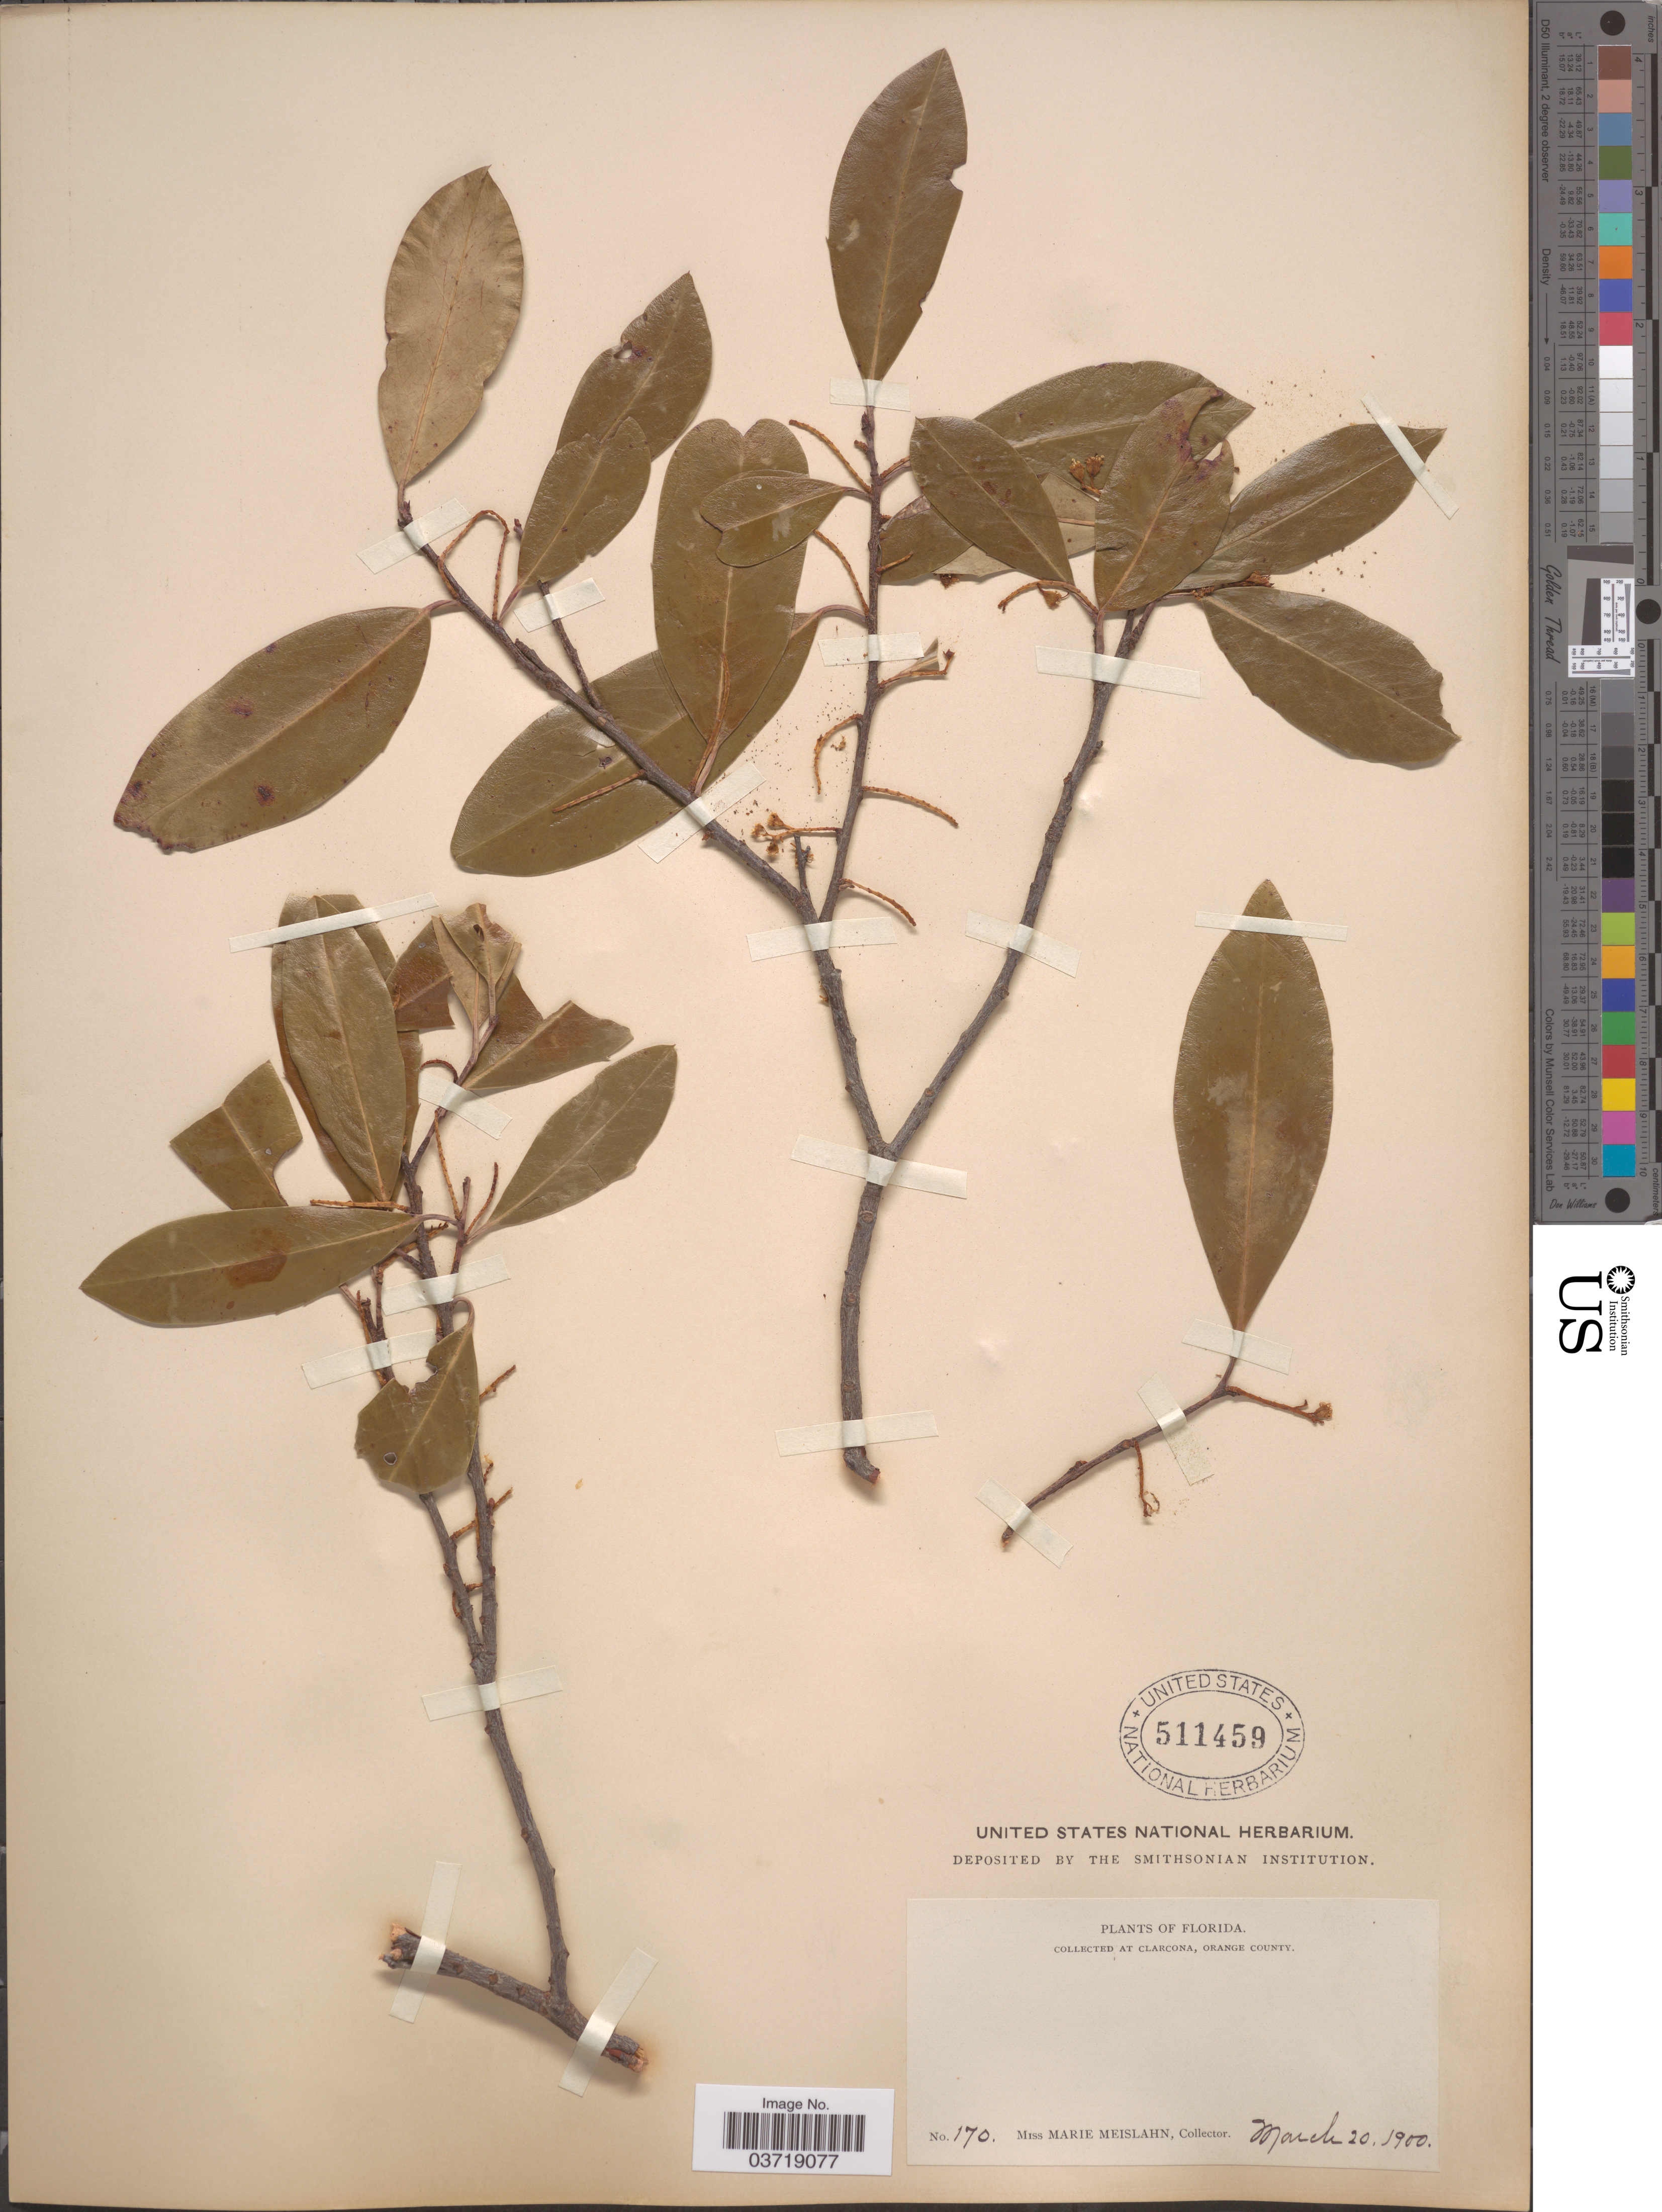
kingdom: Plantae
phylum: Tracheophyta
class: Magnoliopsida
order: Rosales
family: Rosaceae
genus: Prunus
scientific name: Prunus caroliniana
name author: (Mill.) Aiton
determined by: Strong, Mark T., (BOT), Smithsonian Institution - National Museum of Natural History (UNITED STATES)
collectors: M. Meislahn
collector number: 170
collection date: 1900-03-20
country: United States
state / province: Florida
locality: At Clarcona, Orange County.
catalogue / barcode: US 511459